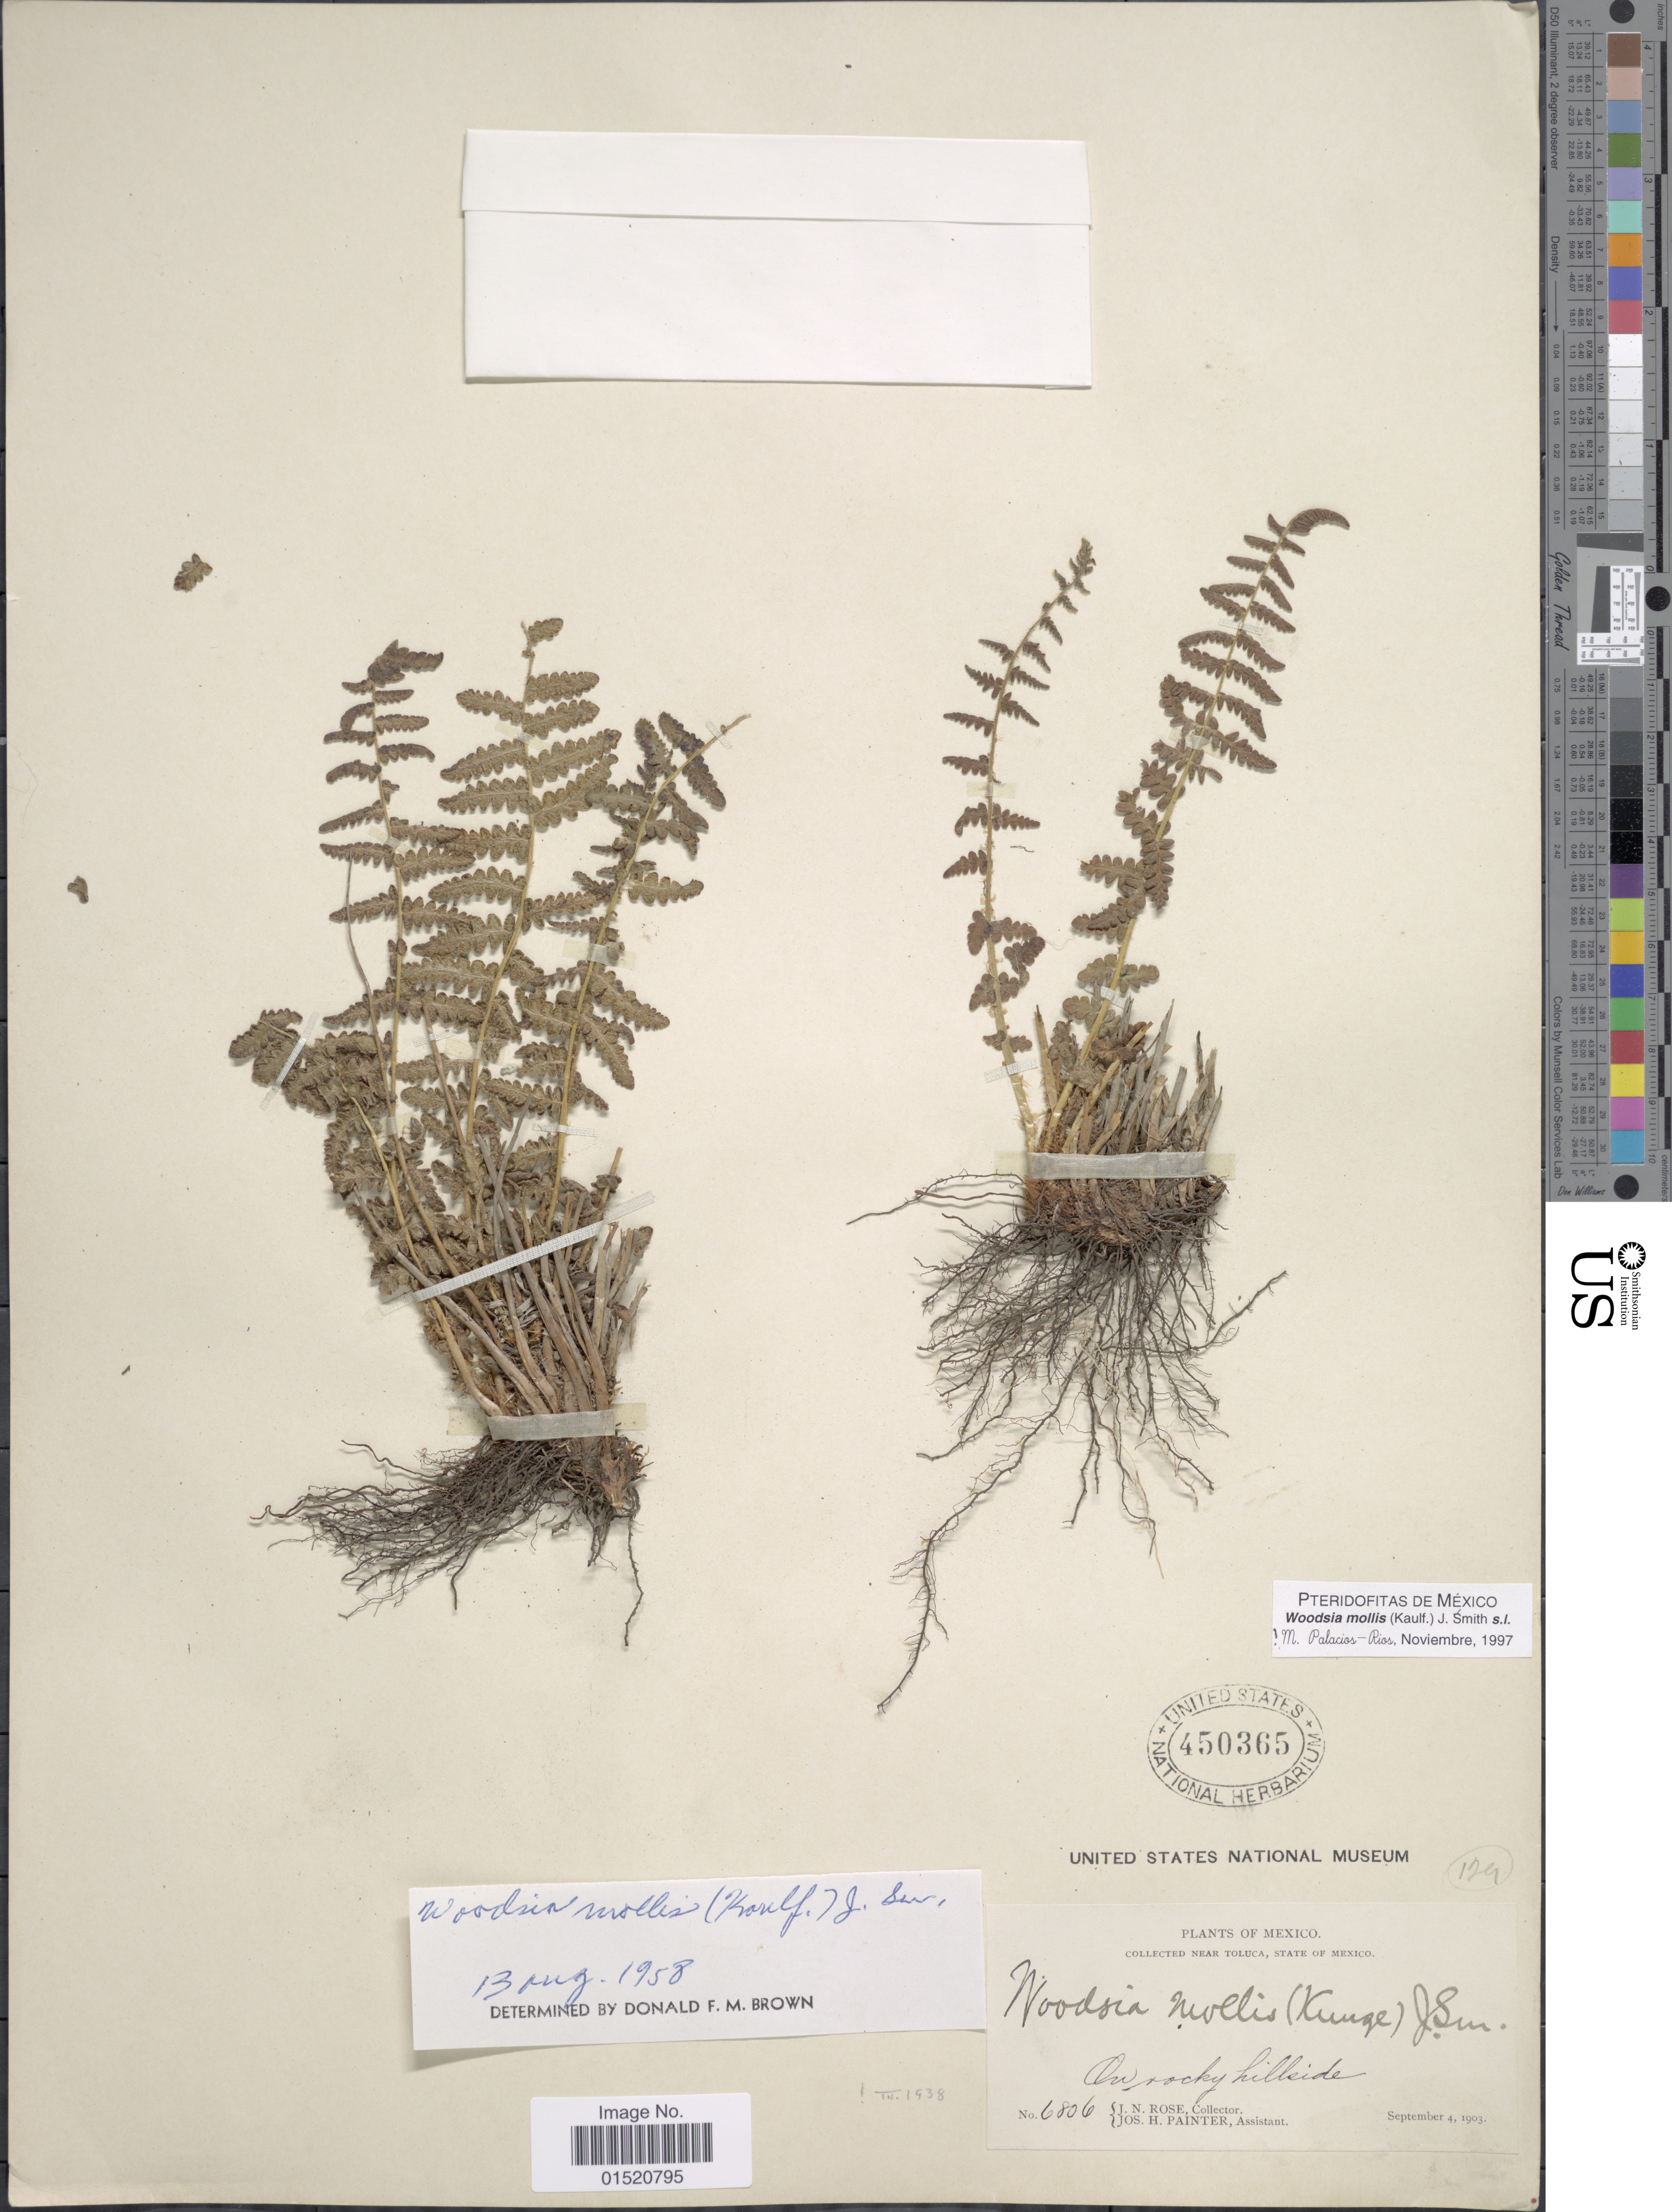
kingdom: Plantae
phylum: Tracheophyta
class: Polypodiopsida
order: Polypodiales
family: Woodsiaceae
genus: Woodsia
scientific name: Woodsia mollis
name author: (Kaulf.) J. Sm.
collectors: J. N. Rose & J. H. Painter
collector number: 6806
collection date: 1903-09-04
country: Mexico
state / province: México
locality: Near Toluca, On rocky hillside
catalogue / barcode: US 450365